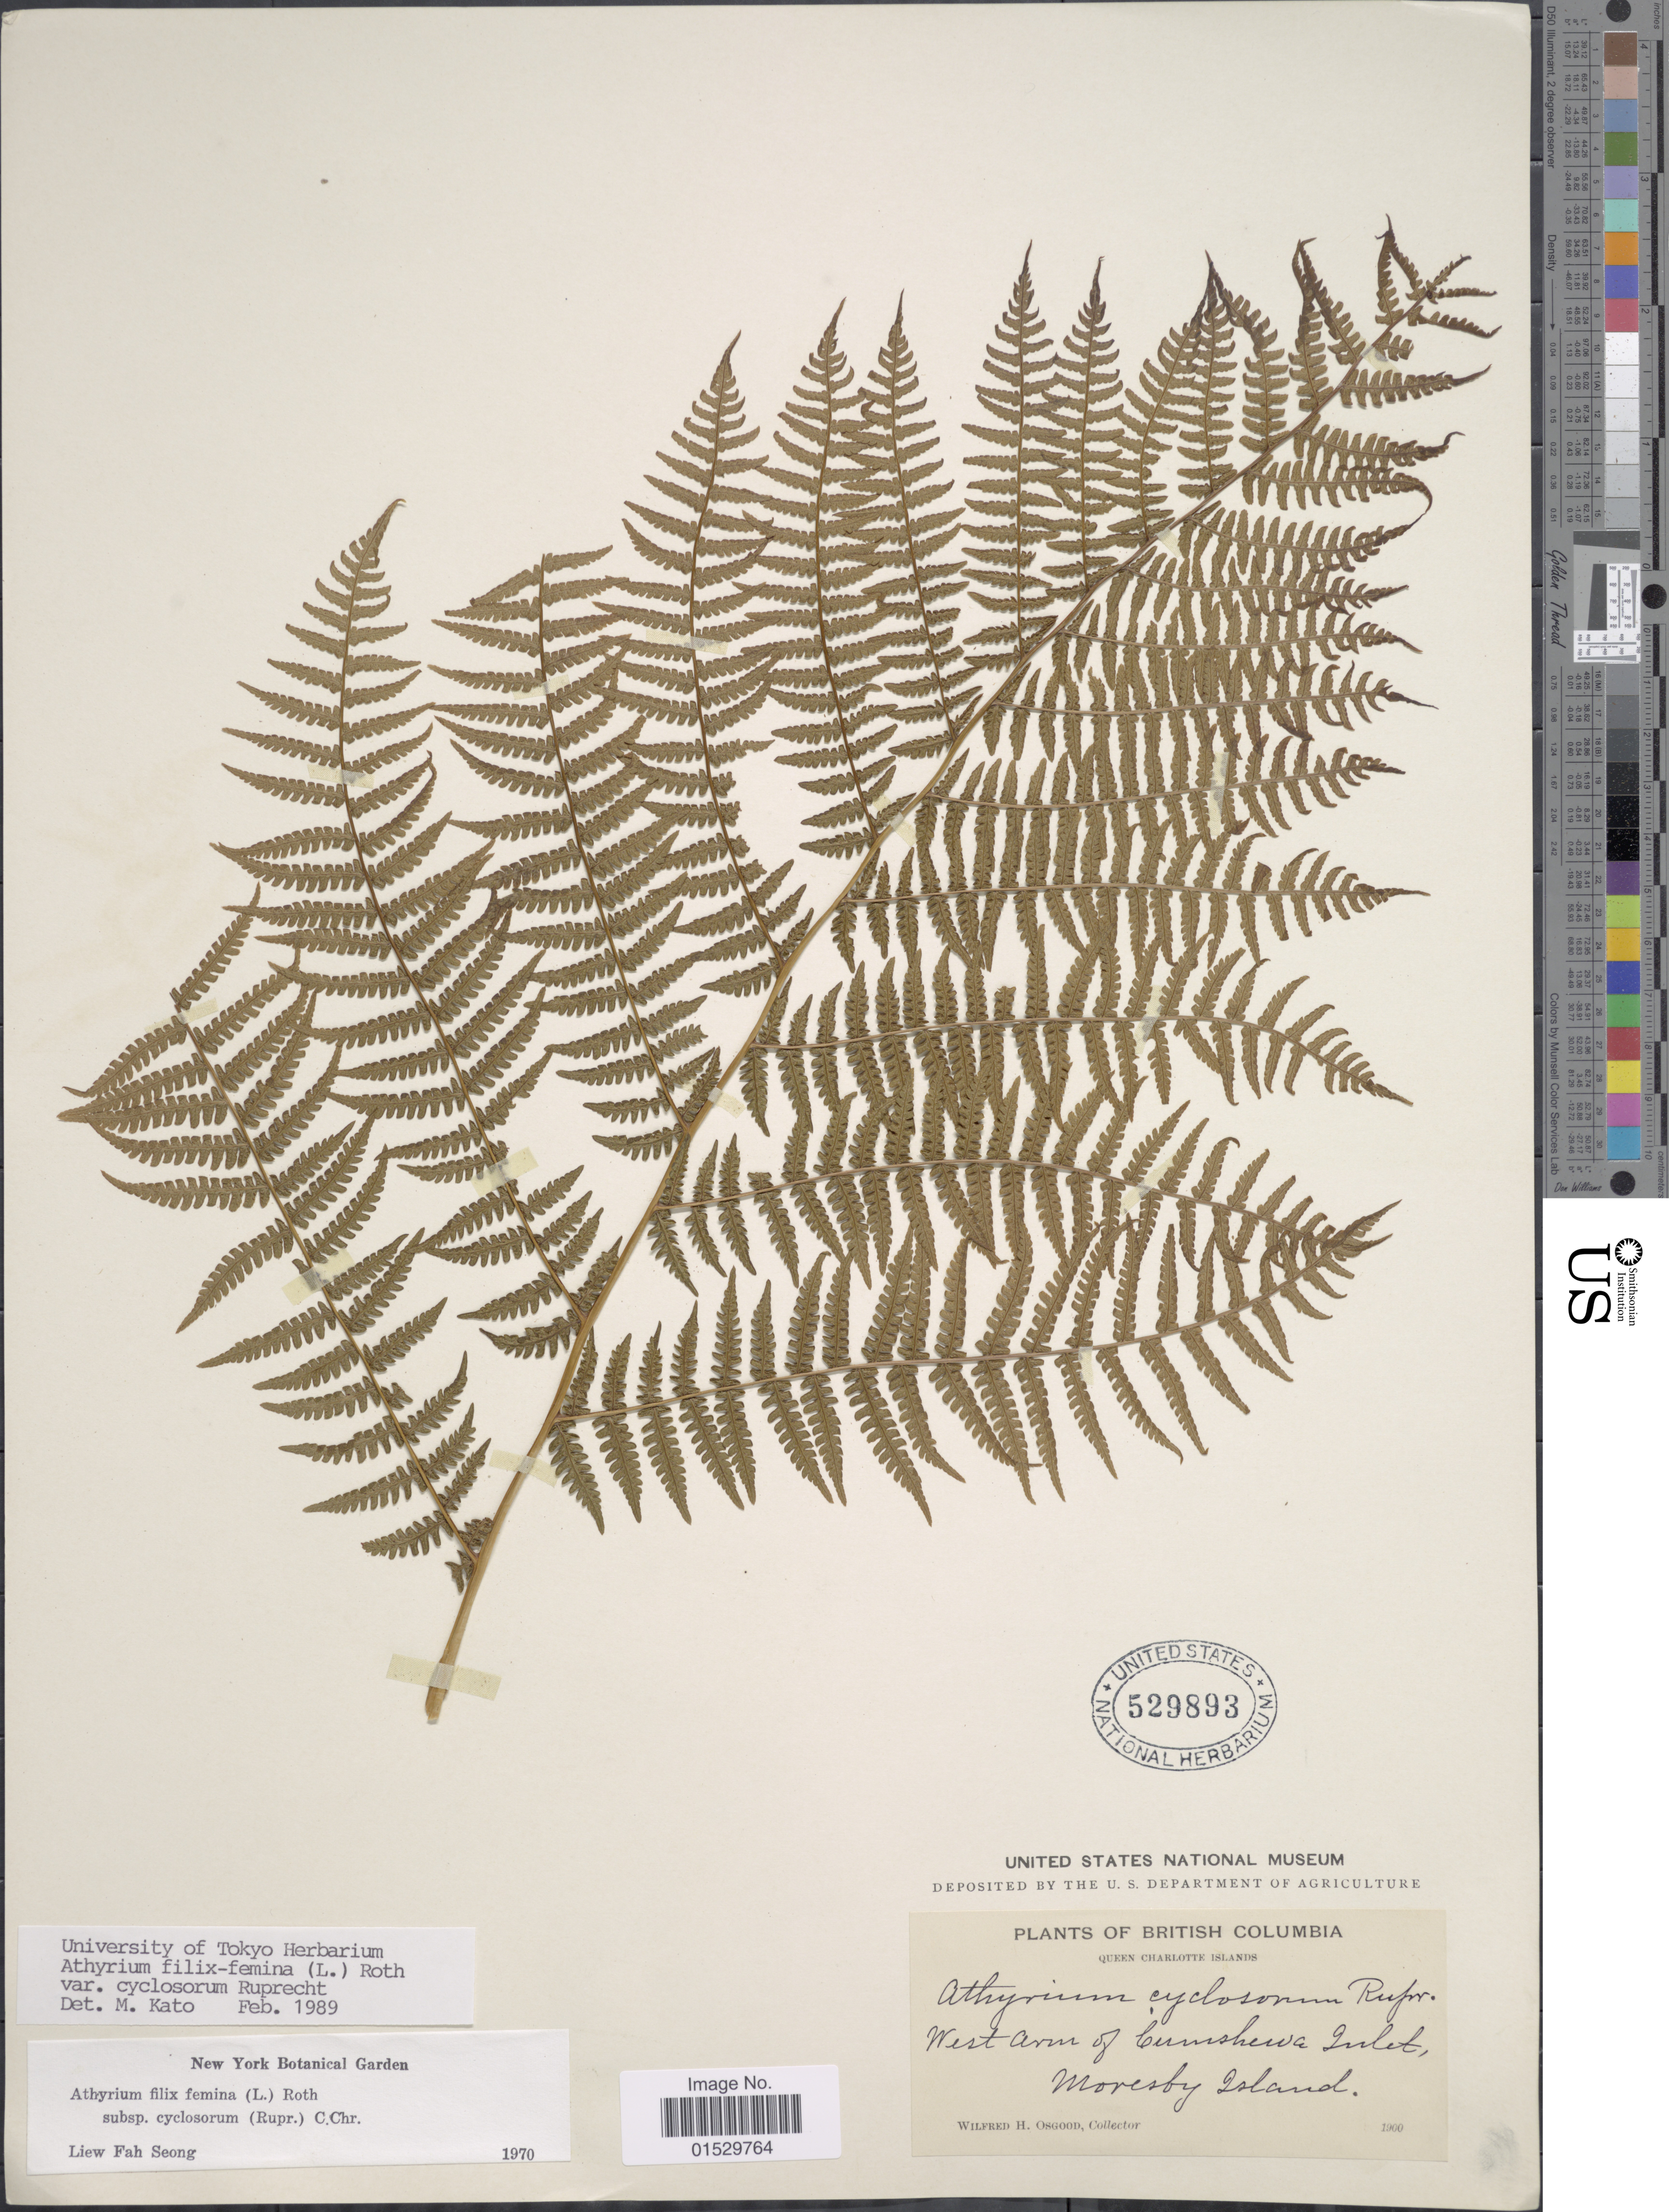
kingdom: Plantae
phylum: Tracheophyta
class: Polypodiopsida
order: Polypodiales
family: Athyriaceae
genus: Athyrium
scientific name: Athyrium filix-femina subsp. cyclosorum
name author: (Rupr.) C. Chr.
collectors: W. Osgood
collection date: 1900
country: Canada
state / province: British Columbia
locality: Queen Charlotte Islands, west arm of Cumshewa Inlet, Moresby Island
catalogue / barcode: US 529893